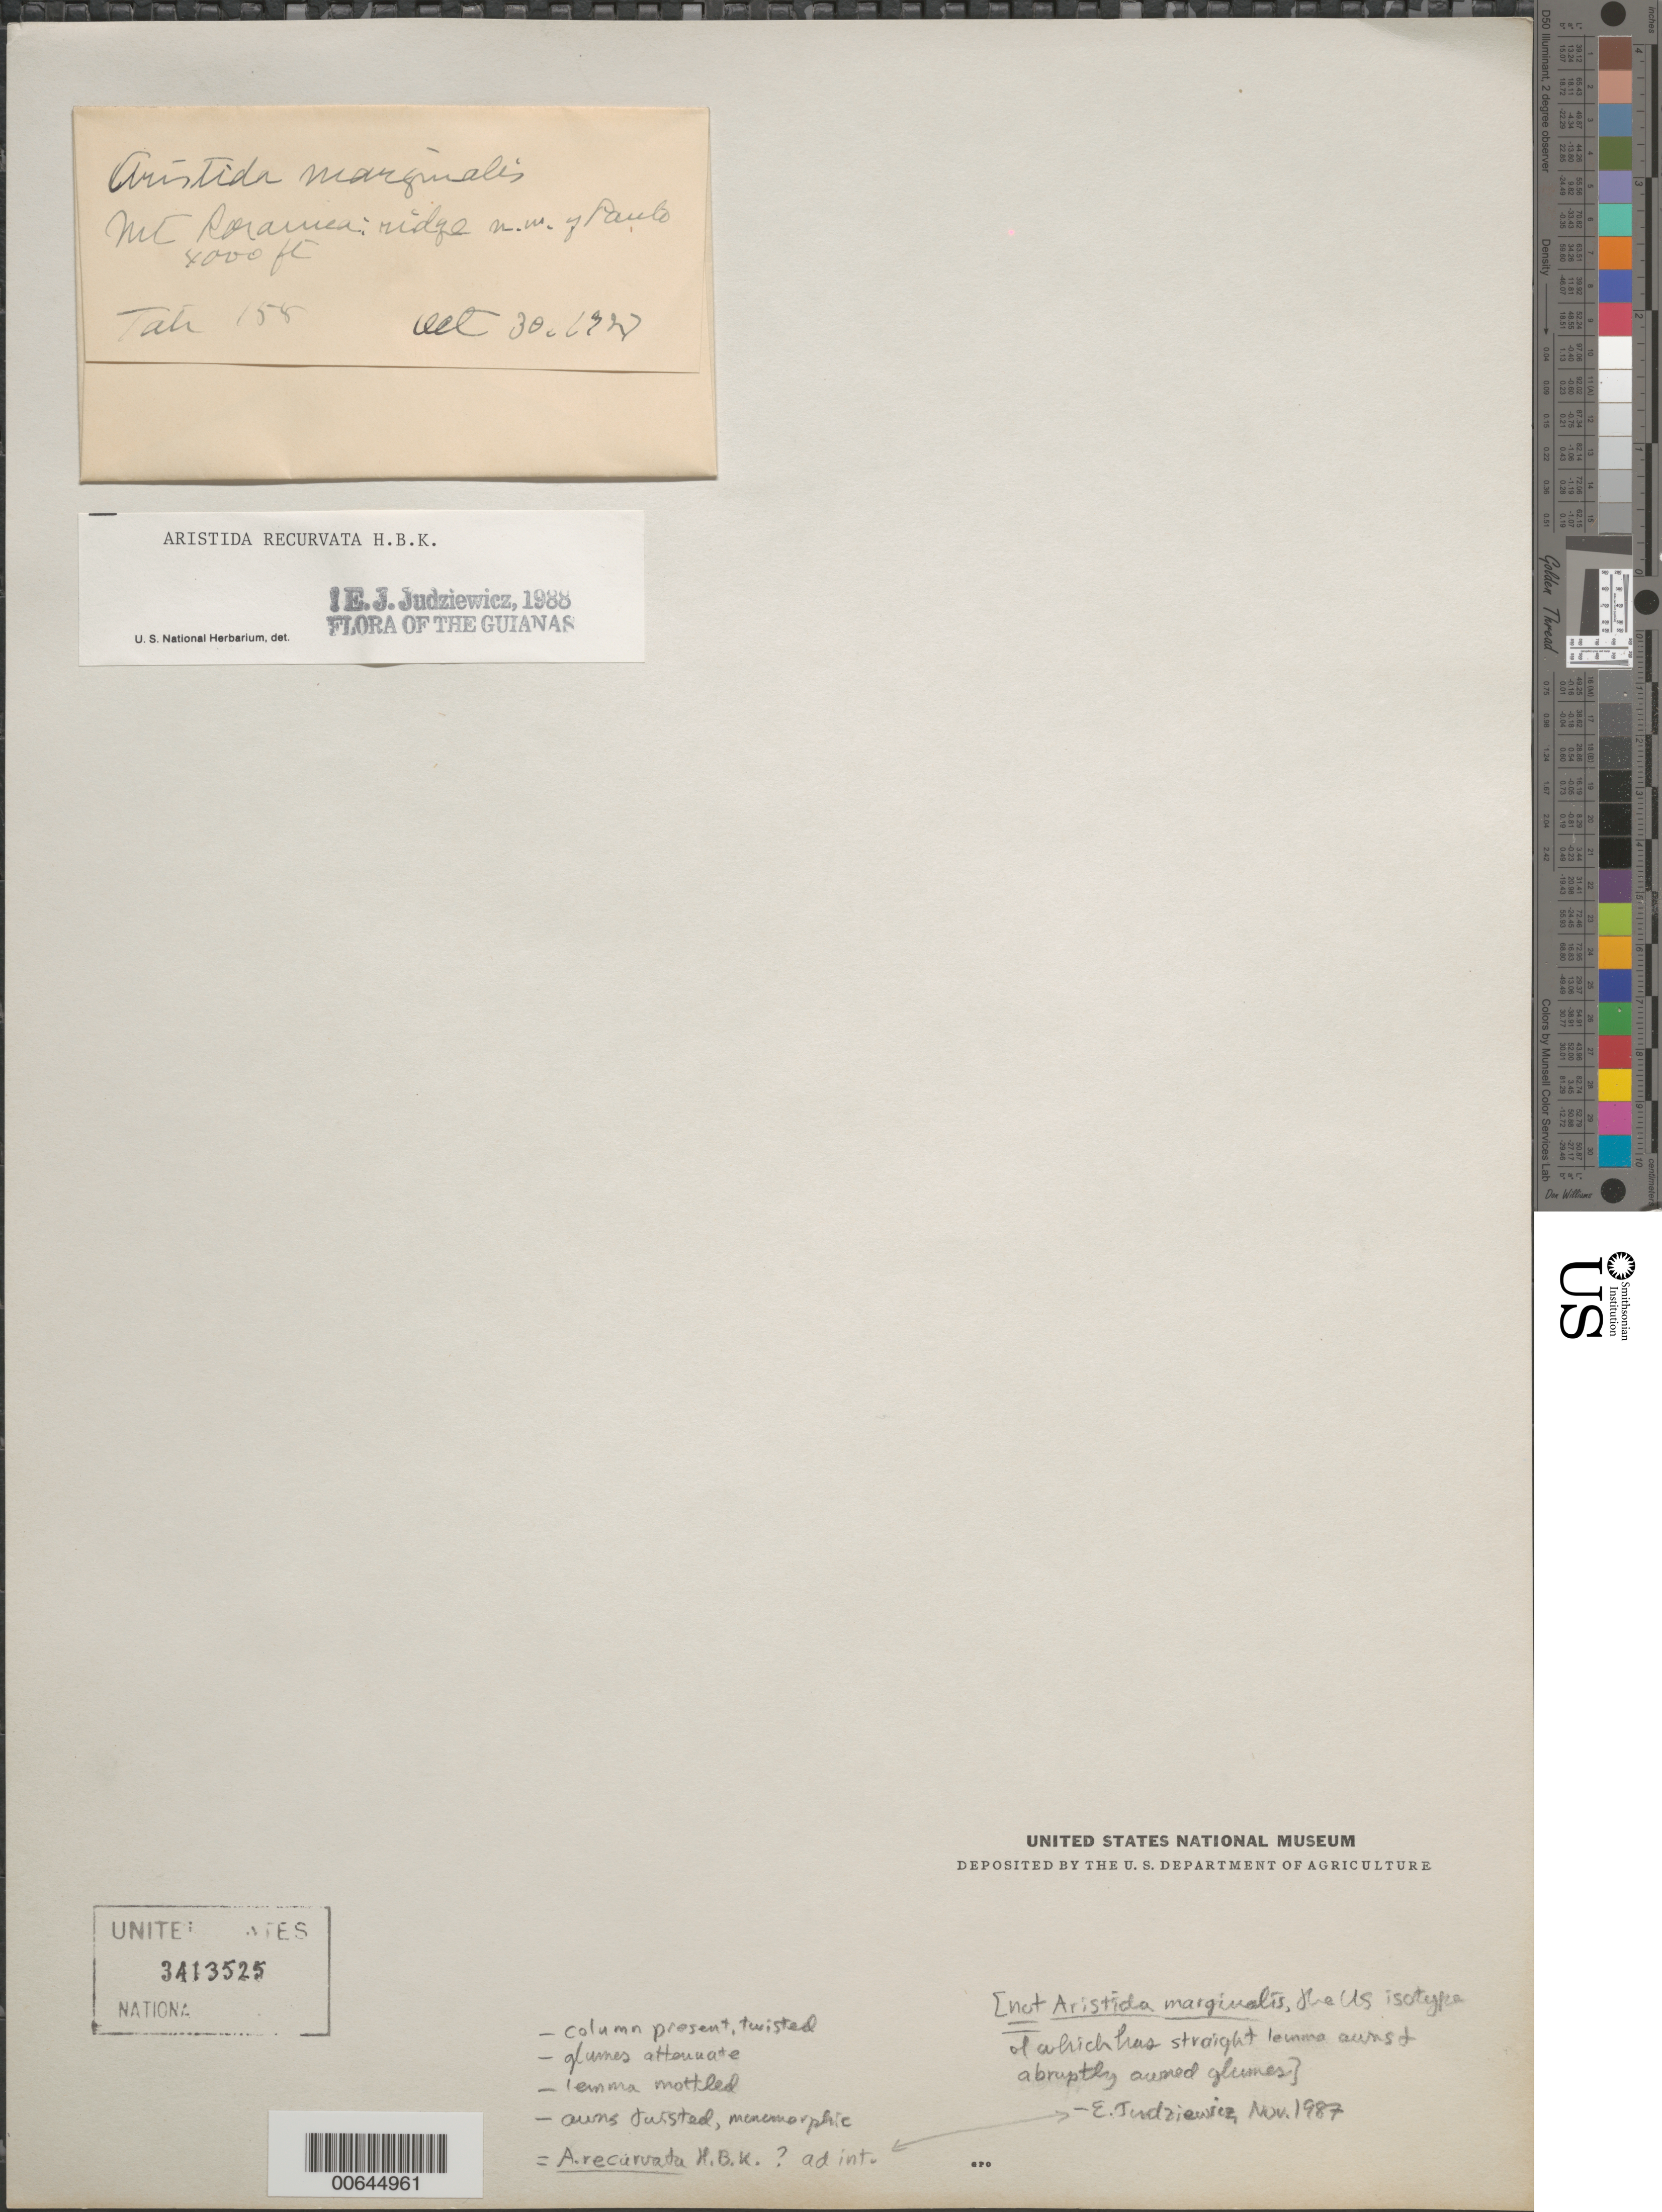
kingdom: Plantae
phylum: Tracheophyta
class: Liliopsida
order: Poales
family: Poaceae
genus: Aristida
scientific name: Aristida recurvata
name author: Kunth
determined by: Judziewicz, E. J.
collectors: G. H. H.Tate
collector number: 158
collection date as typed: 30-Oct-27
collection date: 1927-10-30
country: Venezuela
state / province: Bolívar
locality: Mt. Roraima, Paulo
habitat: Ridge of Paulo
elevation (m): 1219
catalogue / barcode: US 3413525